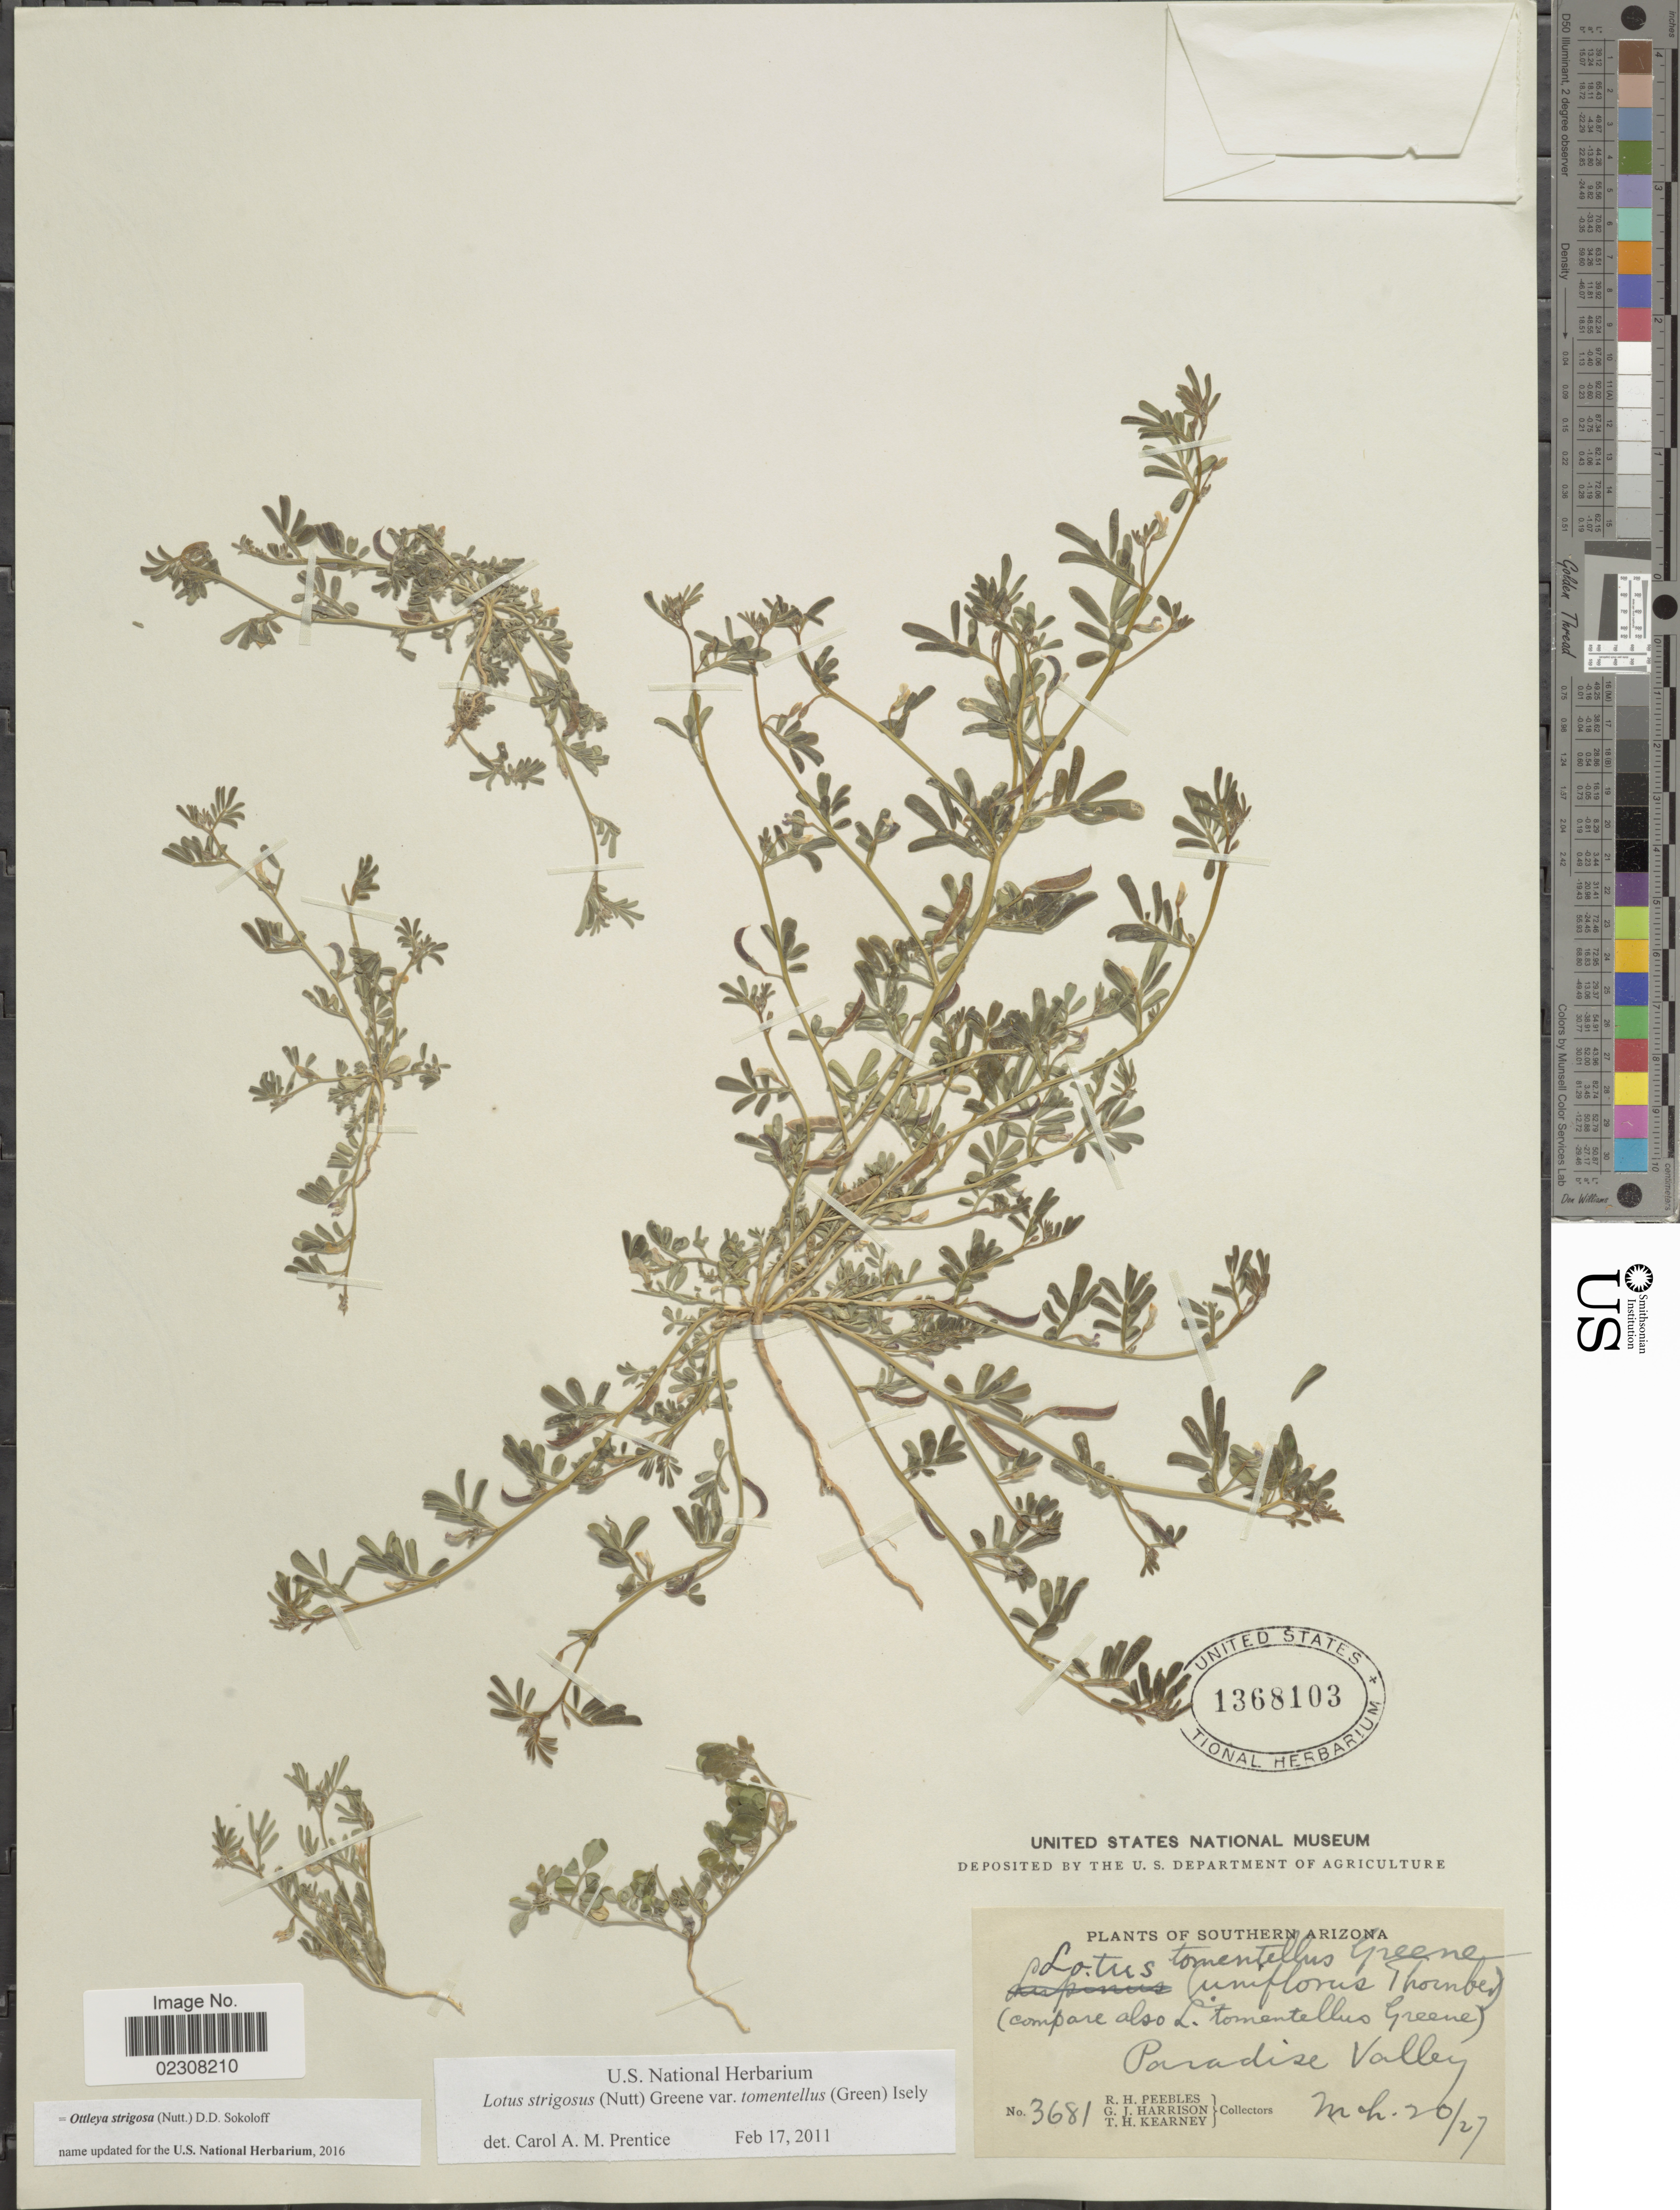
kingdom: Plantae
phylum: Tracheophyta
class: Magnoliopsida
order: Fabales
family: Fabaceae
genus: Ottleya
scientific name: Ottleya strigosa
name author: (Nutt.) D.D. Sokoloff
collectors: R. H. Peebles, G. J. Harrison & T. H. Kearney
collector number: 3681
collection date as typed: Transcribed d/m/y: 20/3/27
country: United States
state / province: Arizona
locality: Southern Arizona, Paradise Valley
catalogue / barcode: US 1368103